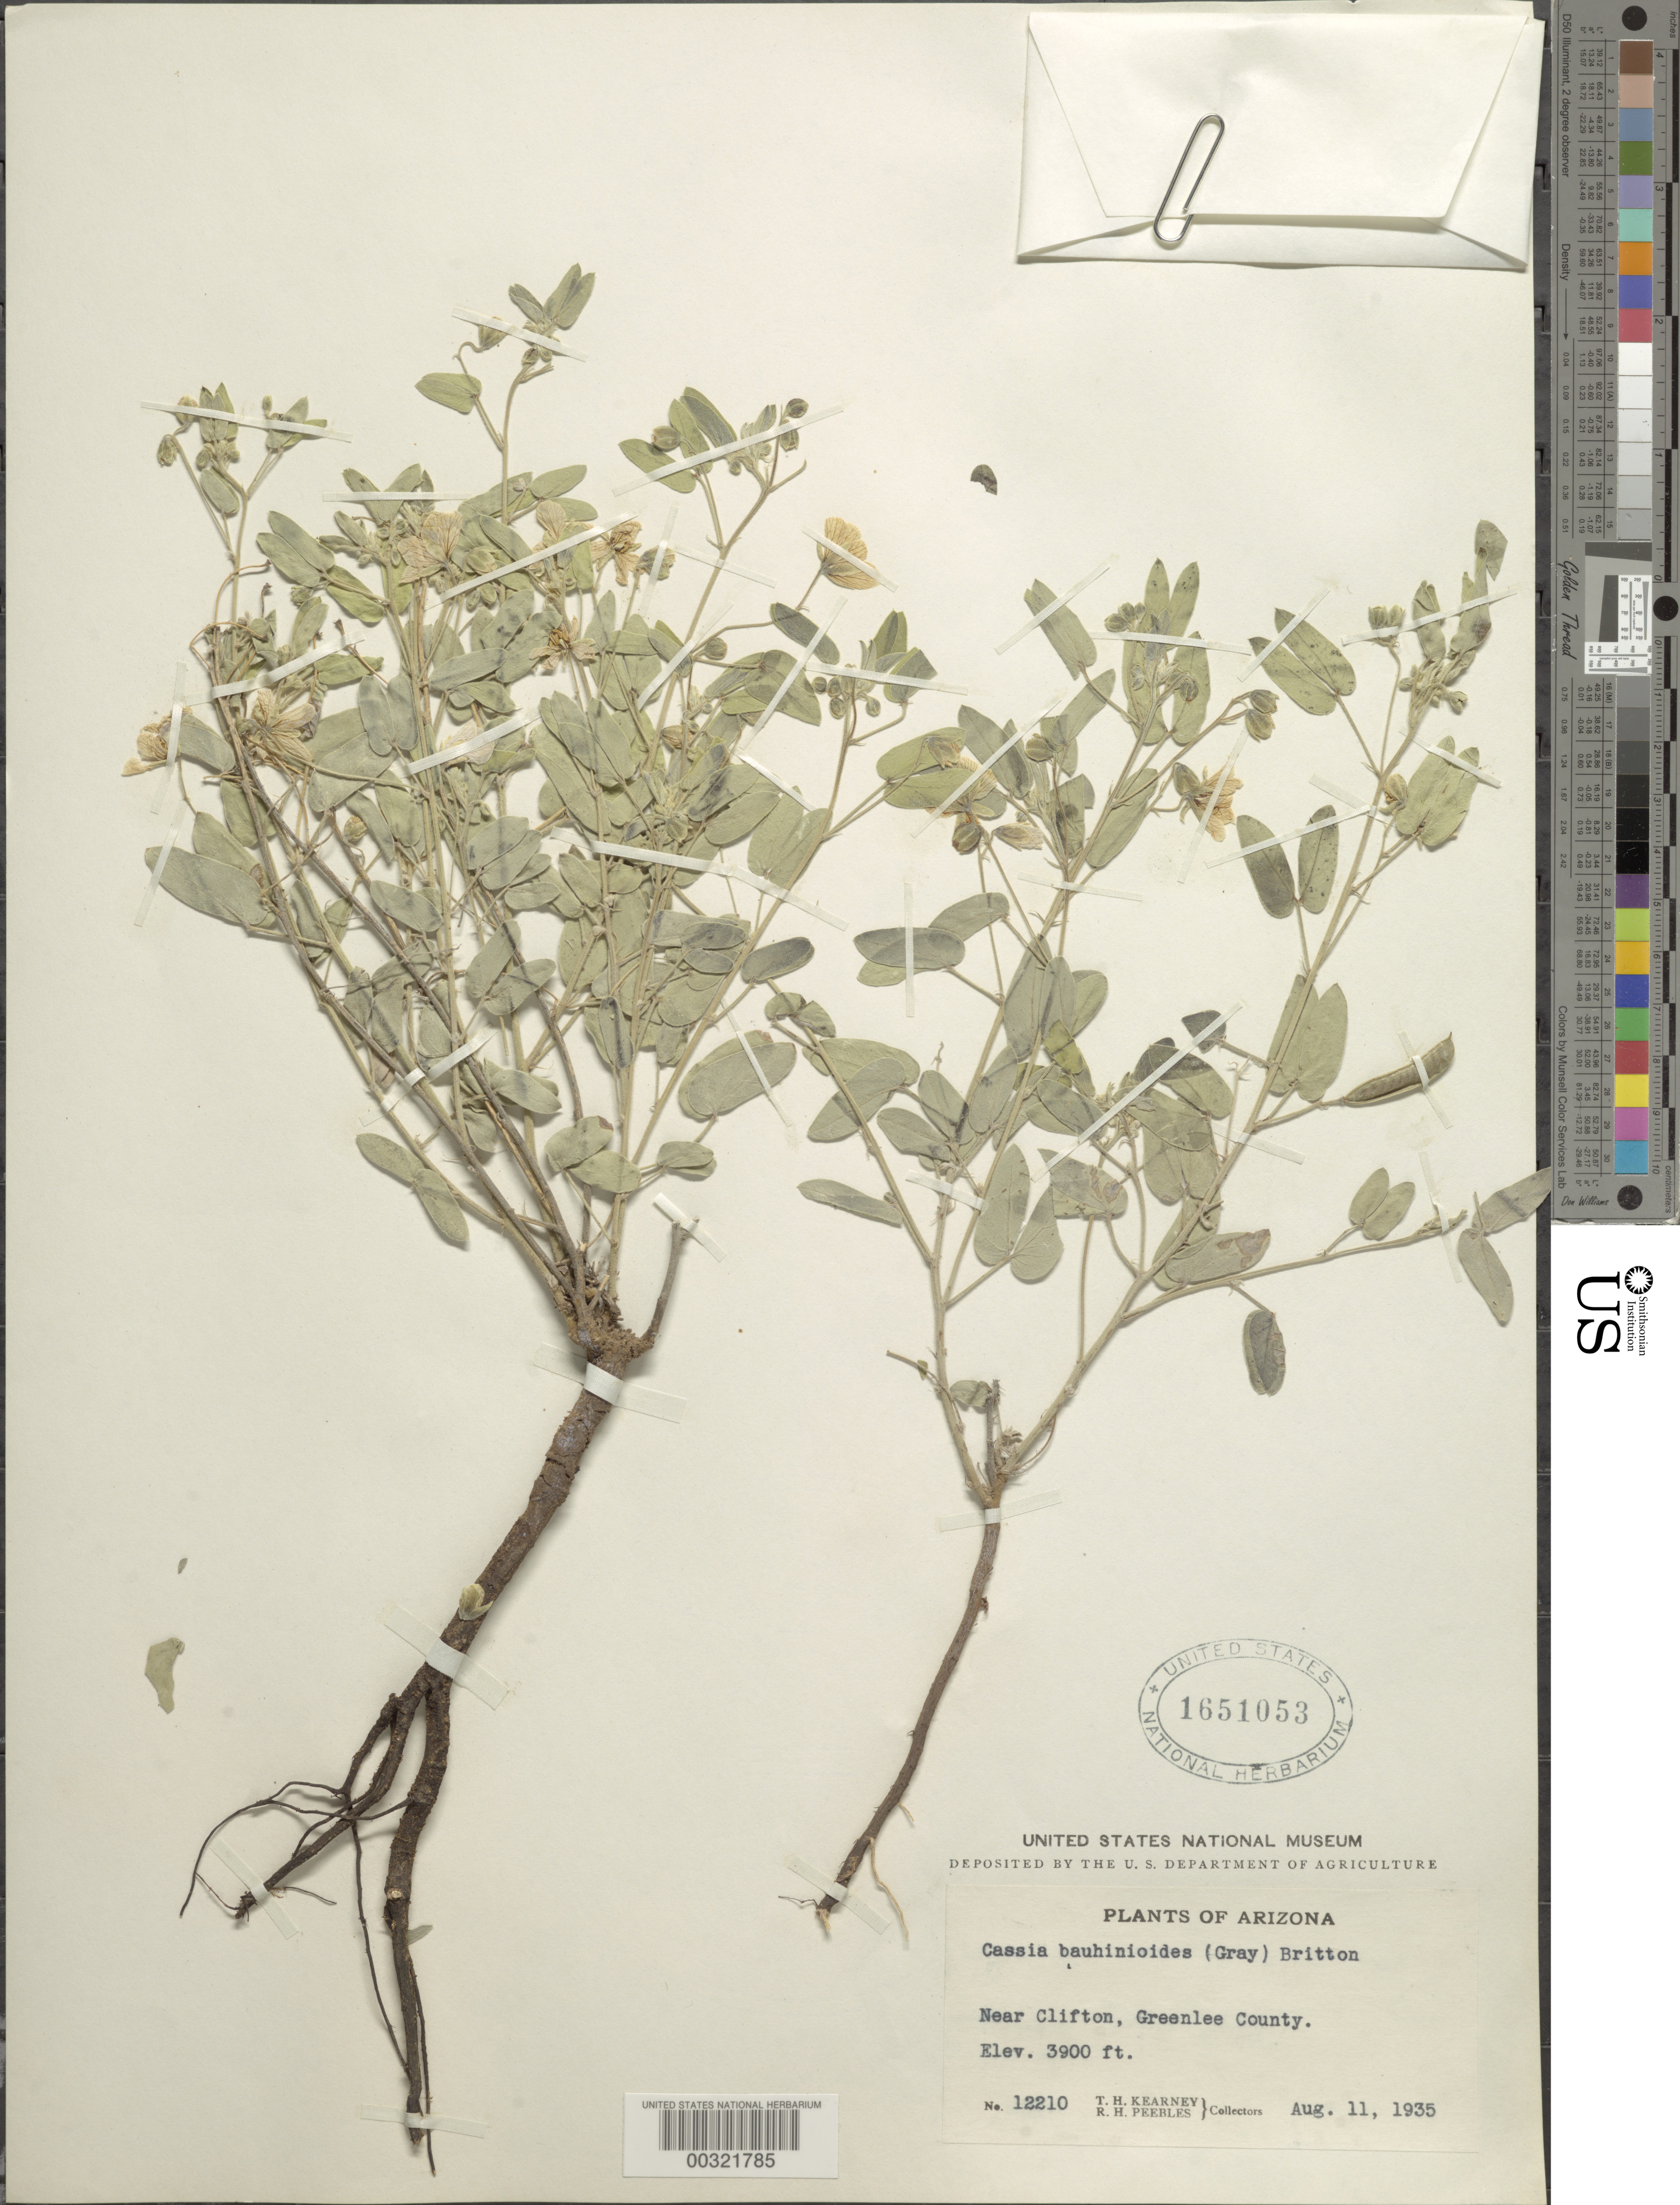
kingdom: Plantae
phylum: Tracheophyta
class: Magnoliopsida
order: Fabales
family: Fabaceae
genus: Senna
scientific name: Senna bauhinioides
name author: (A. Gray) H.S. Irwin & Barneby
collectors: T. H. Kearney & R. H. Peebles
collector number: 12210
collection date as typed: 11 Aug 1935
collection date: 1935-08-11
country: United States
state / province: Arizona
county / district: Greenlee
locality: Near clifton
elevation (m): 1189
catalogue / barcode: US 1651053